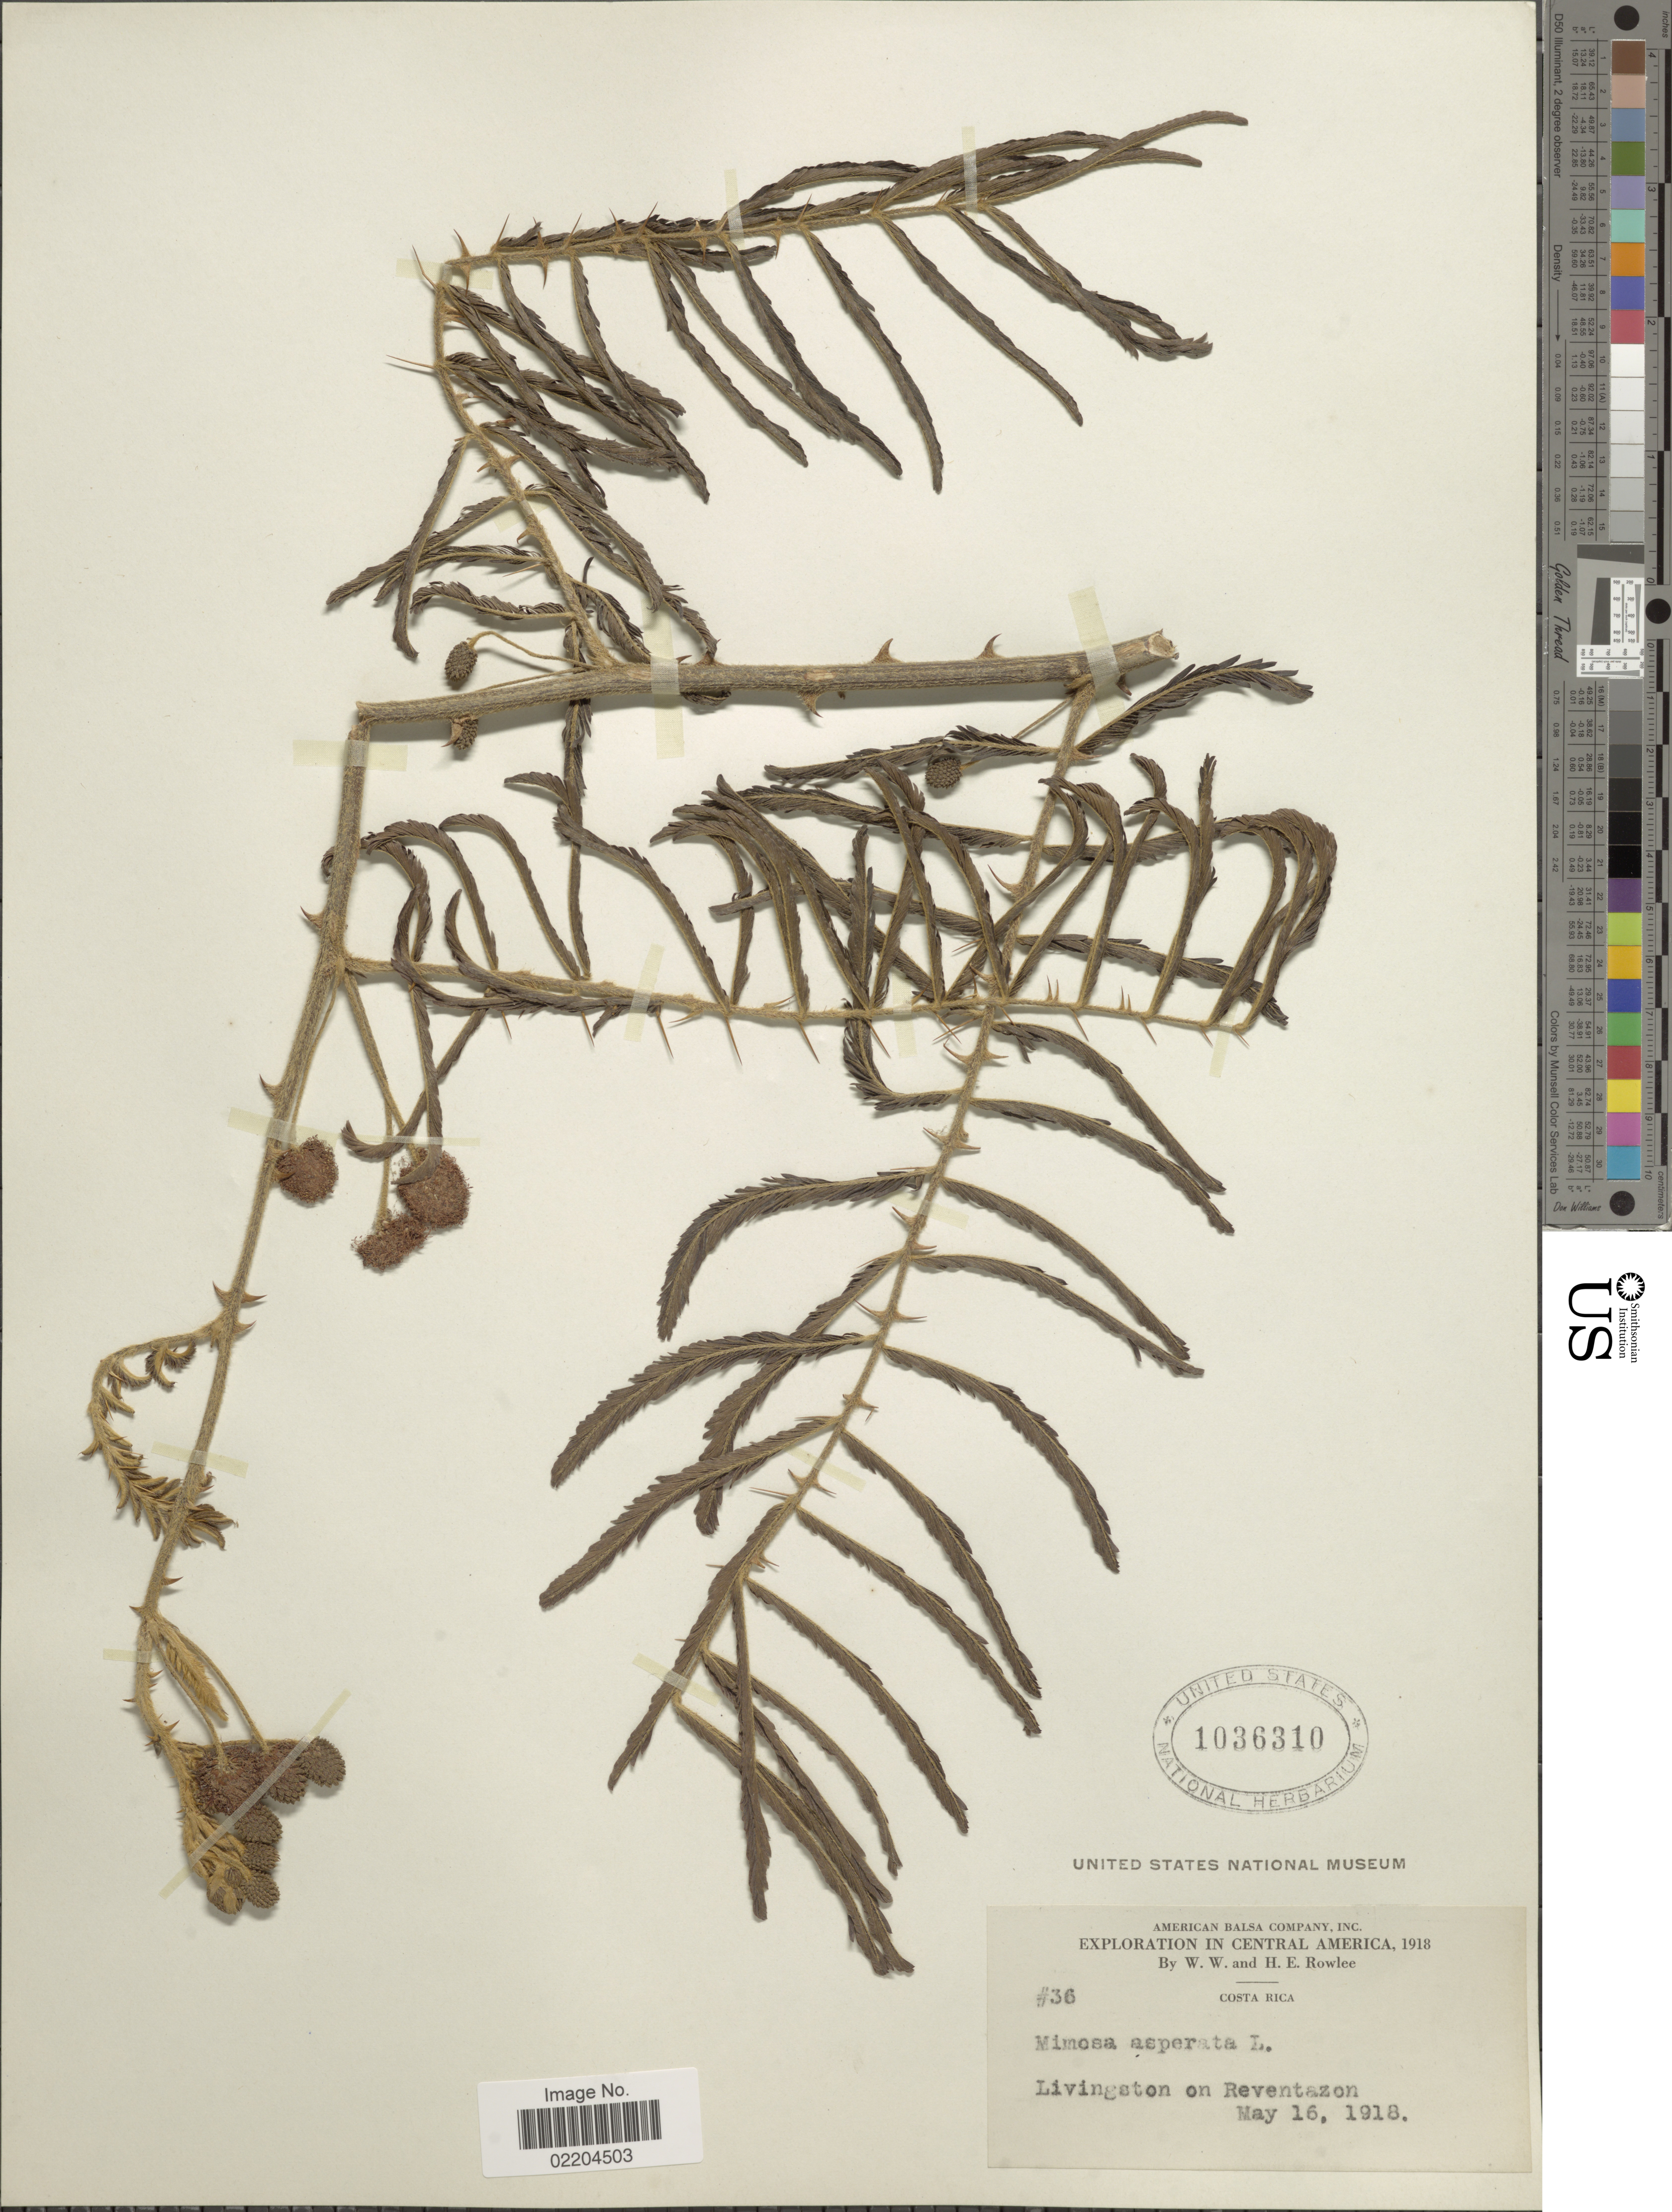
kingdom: Plantae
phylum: Tracheophyta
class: Magnoliopsida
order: Fabales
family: Fabaceae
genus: Mimosa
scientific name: Mimosa pigra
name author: L.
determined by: Strong, Mark T., (BOT), Smithsonian Institution - National Museum of Natural History (UNITED STATES)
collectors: W. W. Rowlee & H. E. Rowlee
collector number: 36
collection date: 1918-05-16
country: Costa Rica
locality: Costa Rica, Livingston on Revertazon. Central America.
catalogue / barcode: US 1036310